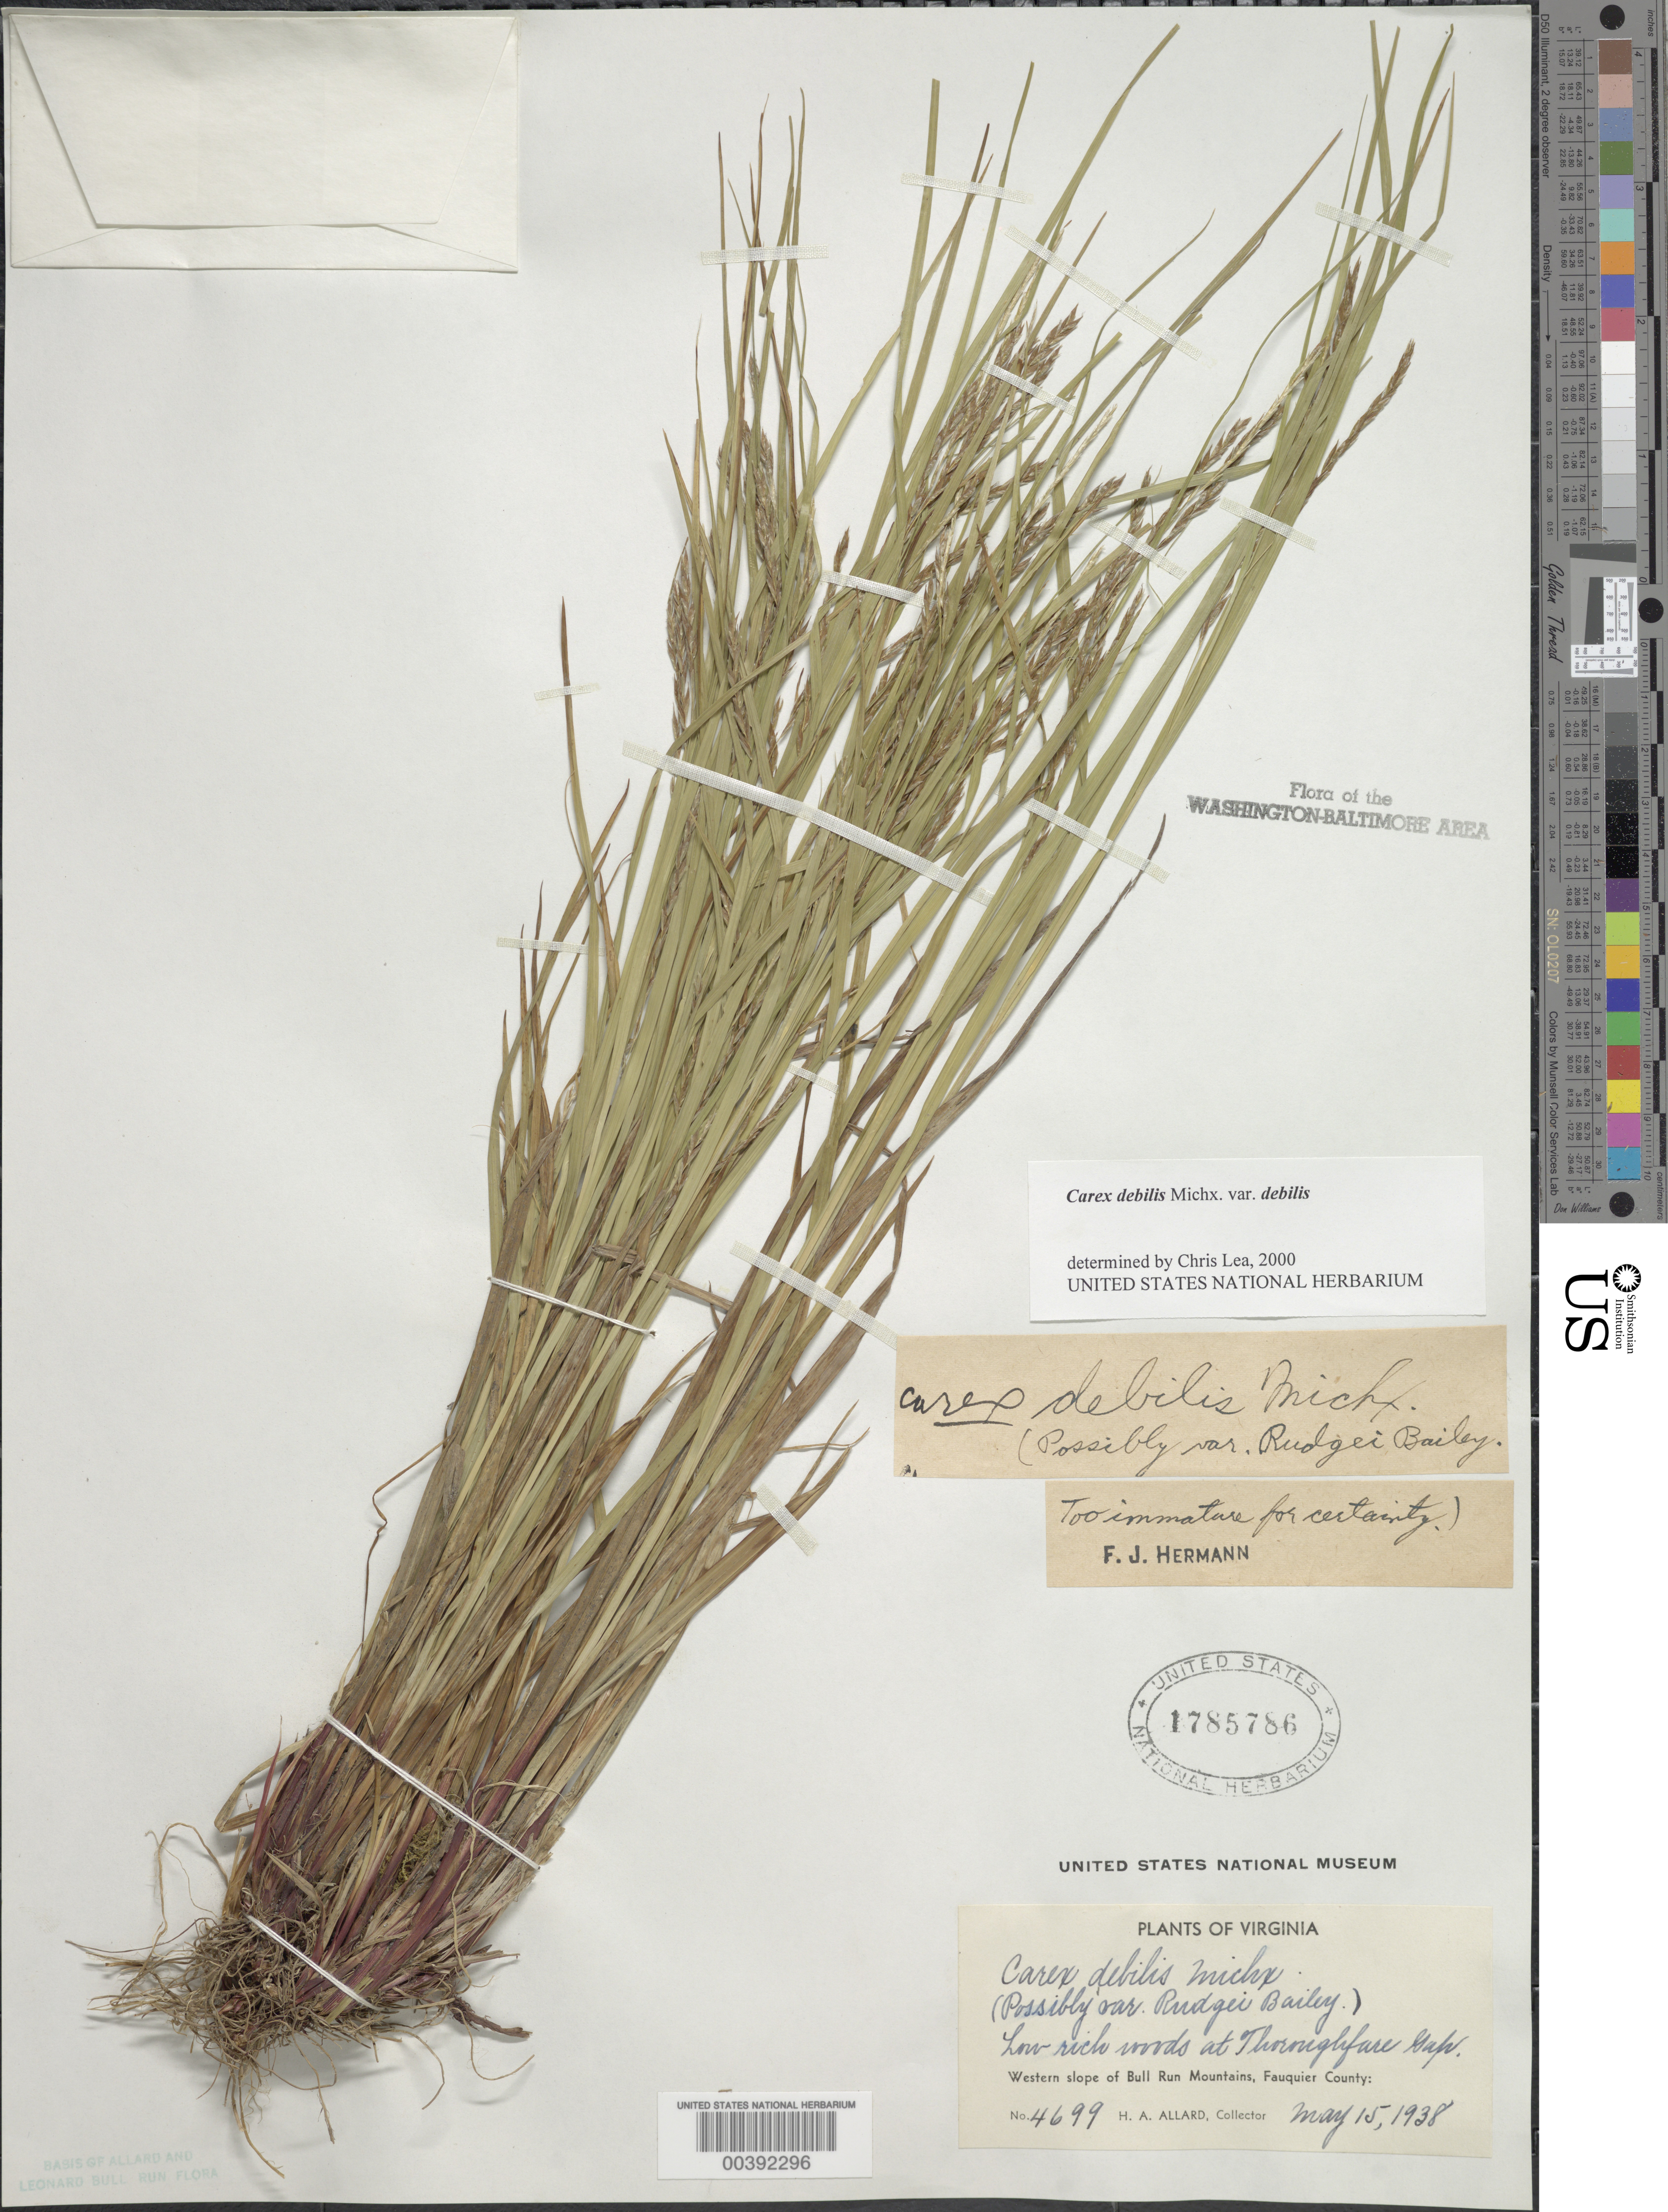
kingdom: Plantae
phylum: Tracheophyta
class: Liliopsida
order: Poales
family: Cyperaceae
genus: Carex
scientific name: Carex flexuosa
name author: Muhl. ex Willd.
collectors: H. A. Allard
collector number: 4699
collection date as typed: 15 May 1938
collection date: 1938-05-15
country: United States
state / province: Virginia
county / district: Fauquier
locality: Thorofare Gap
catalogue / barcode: US 1785786